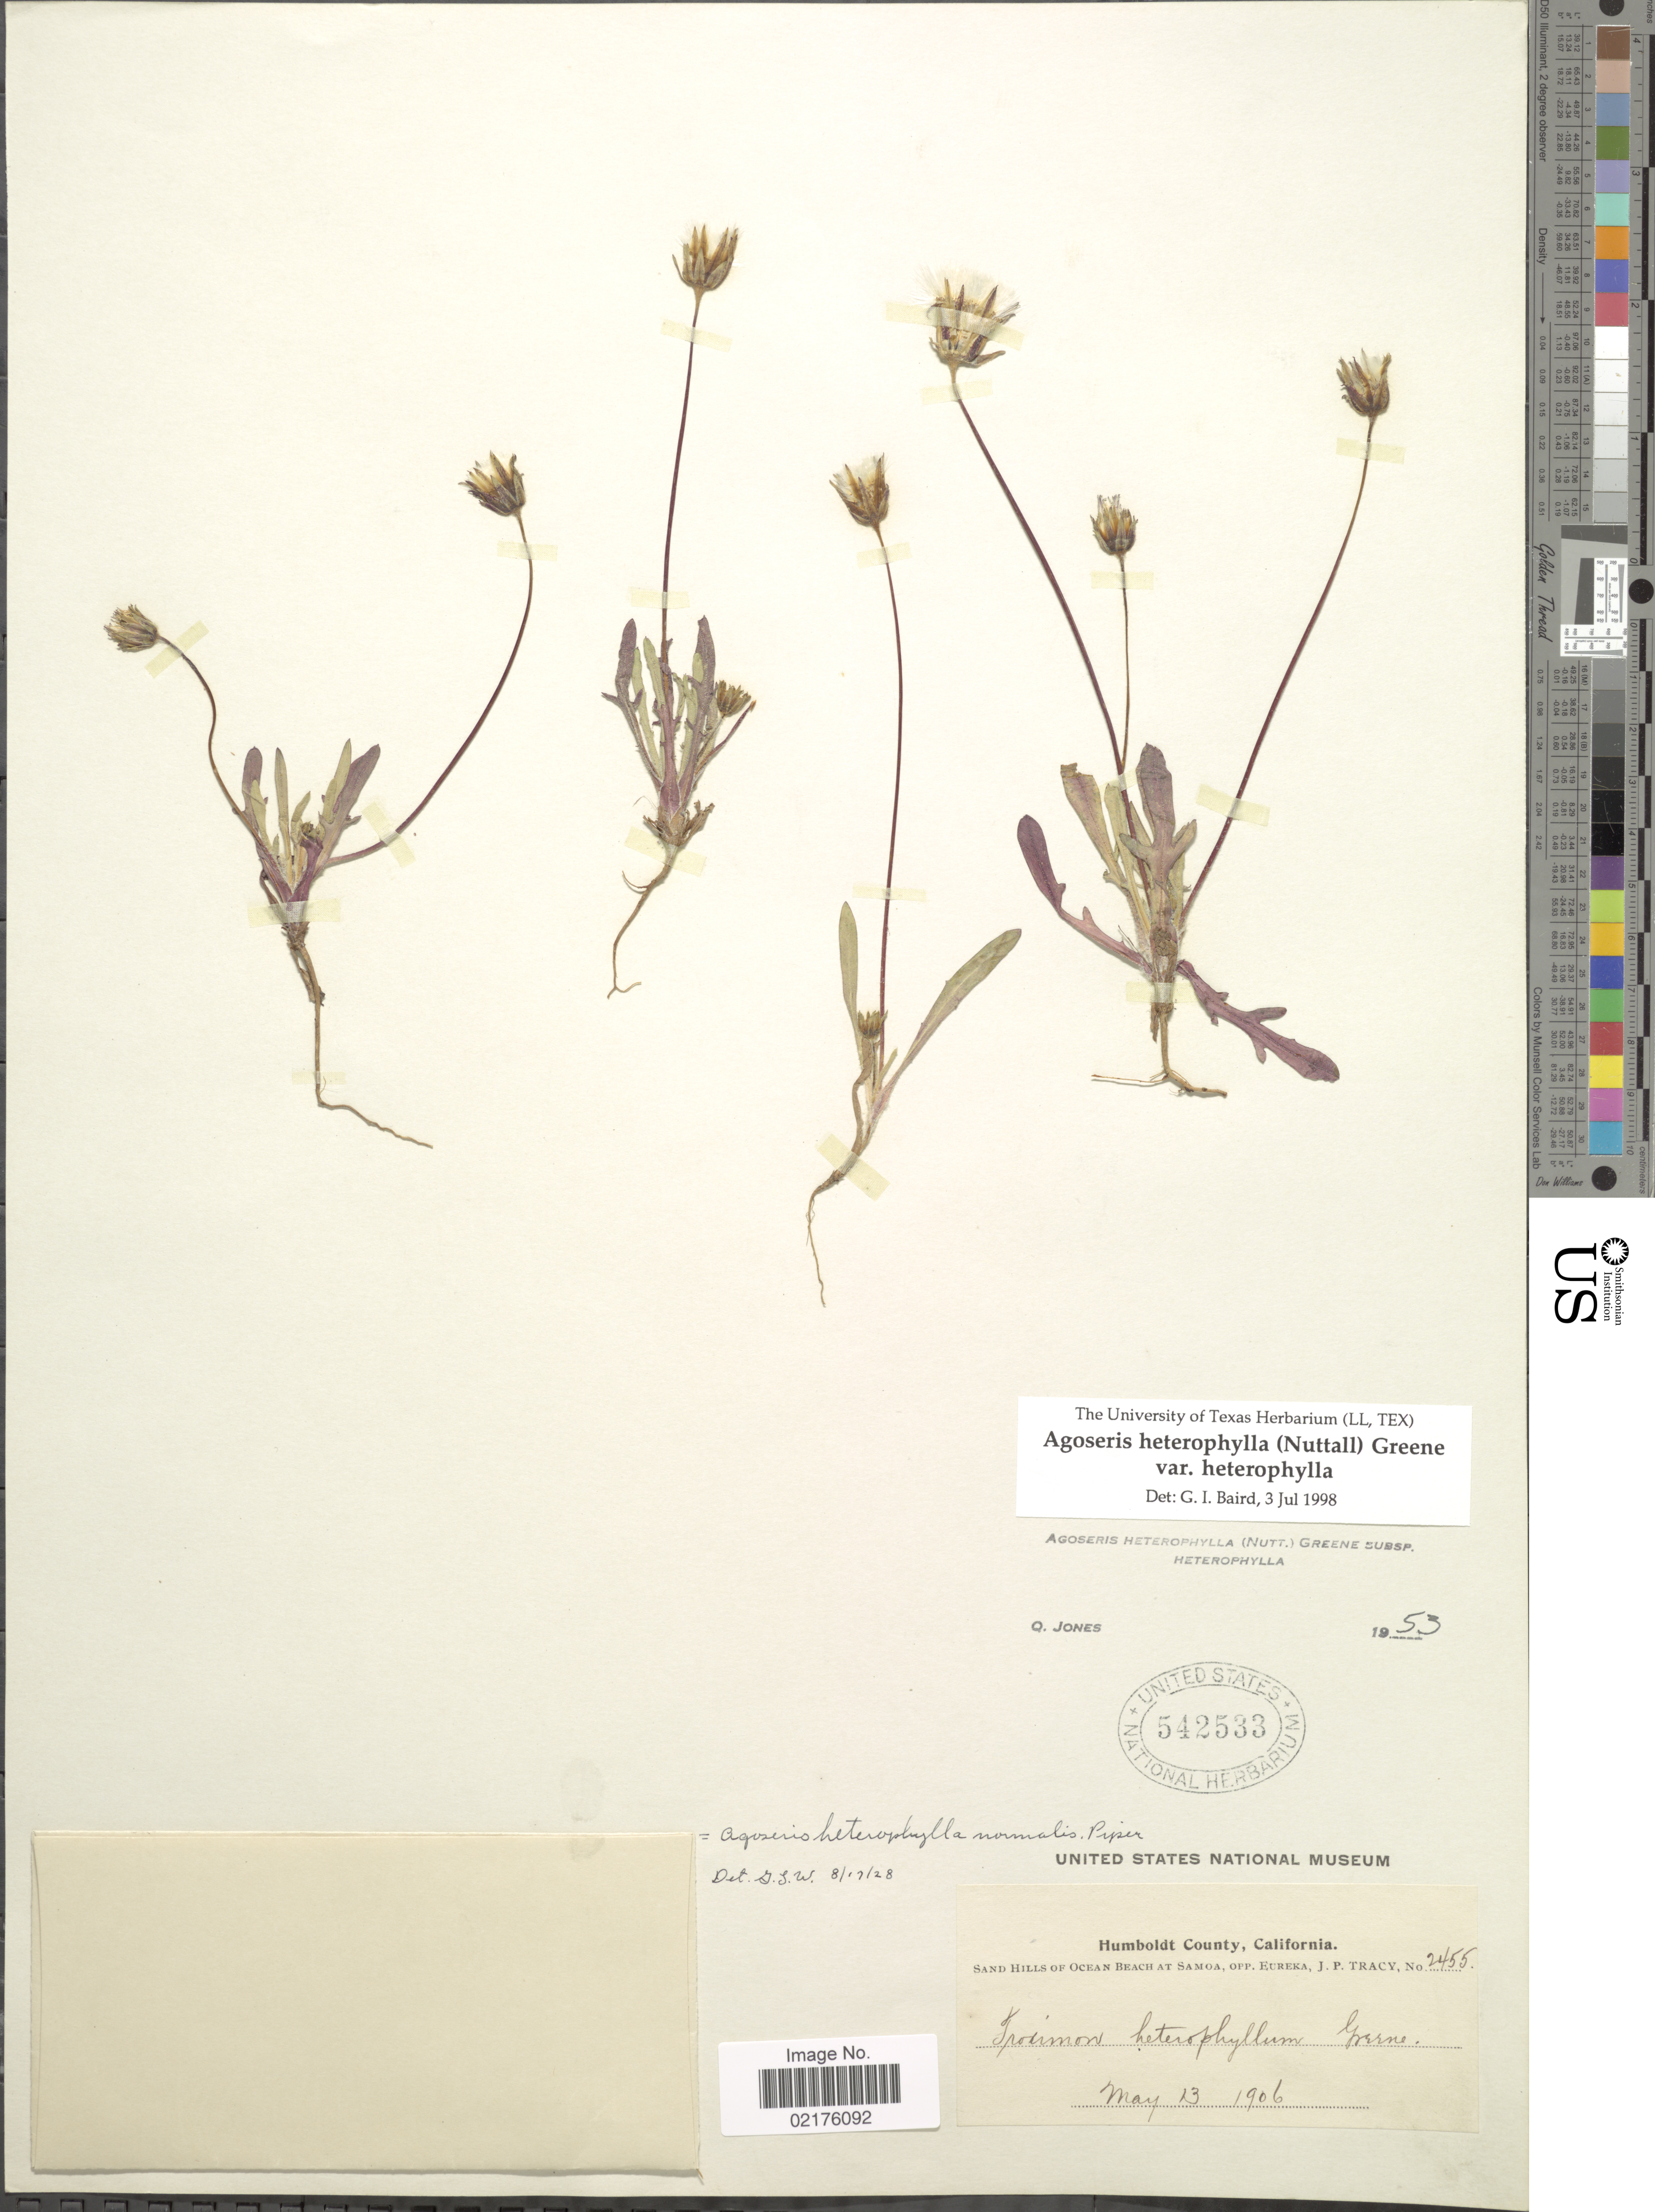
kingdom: Plantae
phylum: Tracheophyta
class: Magnoliopsida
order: Asterales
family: Asteraceae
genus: Agoseris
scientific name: Agoseris heterophylla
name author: (Nutt.) Greene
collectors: J. Tracy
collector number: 2455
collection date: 1906-05-13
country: United States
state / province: California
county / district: Humboldt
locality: Humboldt County, Sand Hills of Ocean Beach at Samoa, Opp. Eureka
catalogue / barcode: US 542533